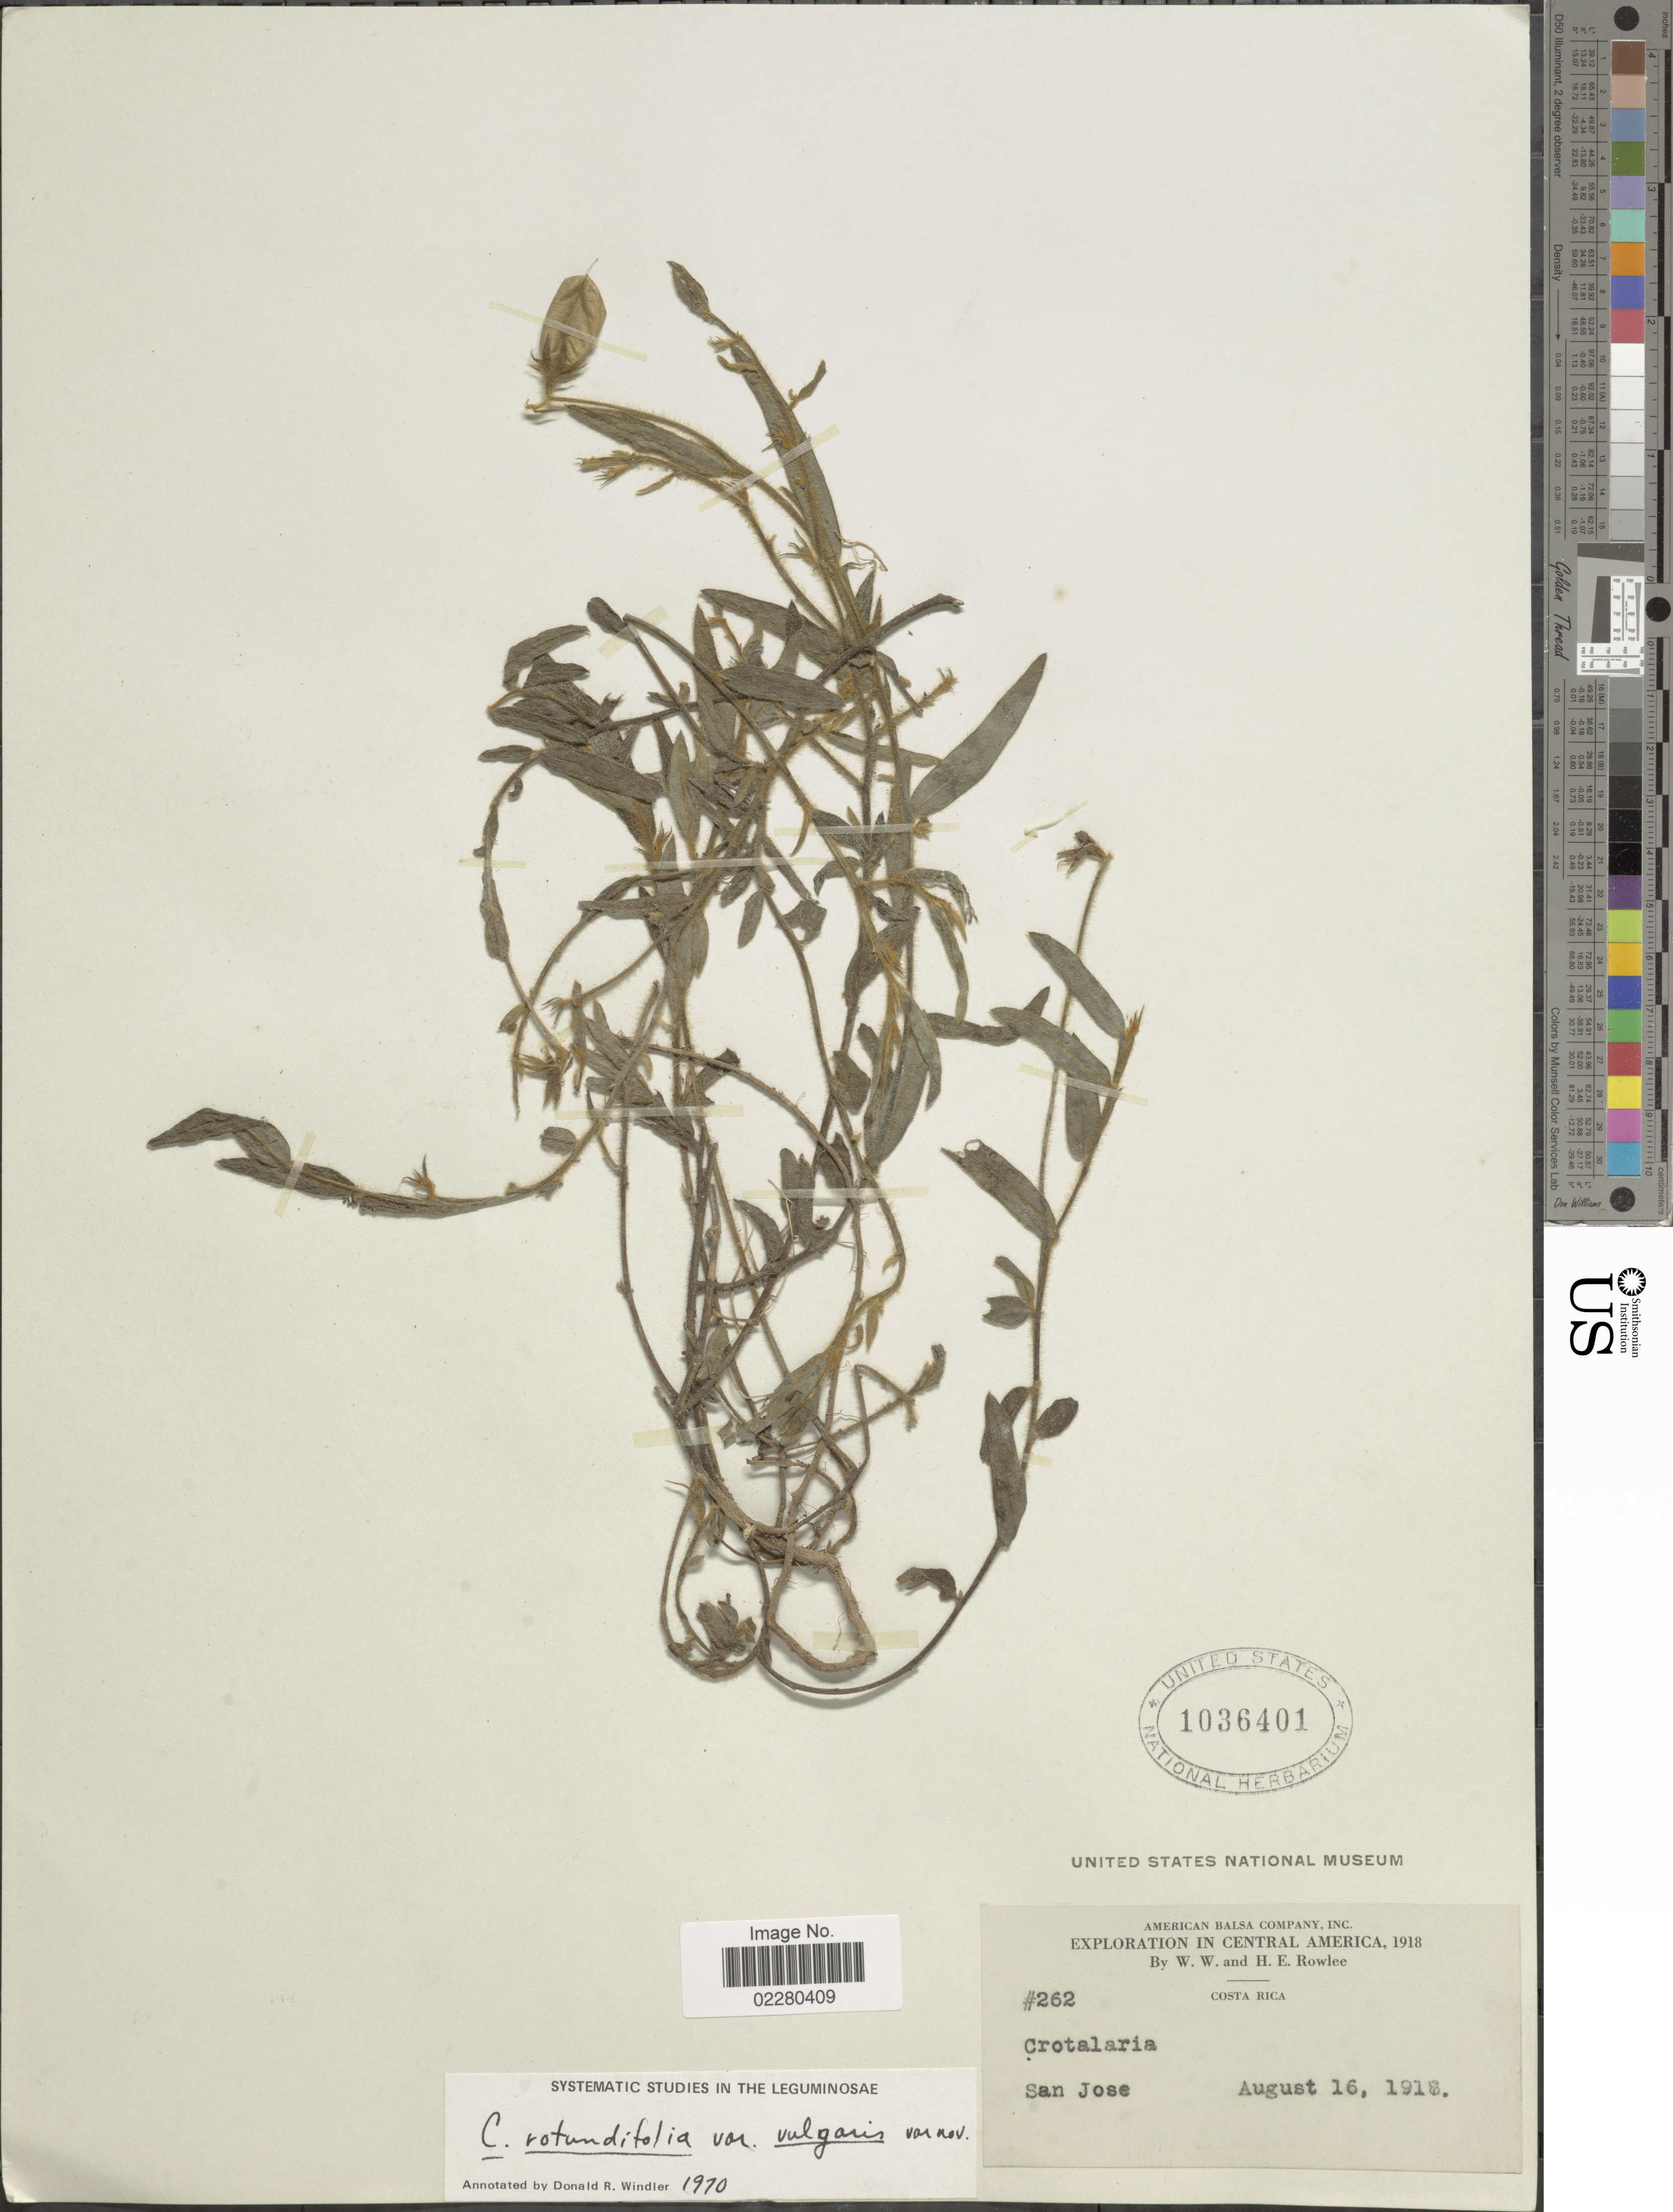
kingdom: Plantae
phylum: Tracheophyta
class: Magnoliopsida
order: Fabales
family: Fabaceae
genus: Crotalaria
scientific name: Crotalaria rotundifolia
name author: Walter ex J.F. Gmel.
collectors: W. W. Rowlee & H. E. Rowlee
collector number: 262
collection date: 1917-08-16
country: Costa Rica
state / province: San José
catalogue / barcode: US 1036401